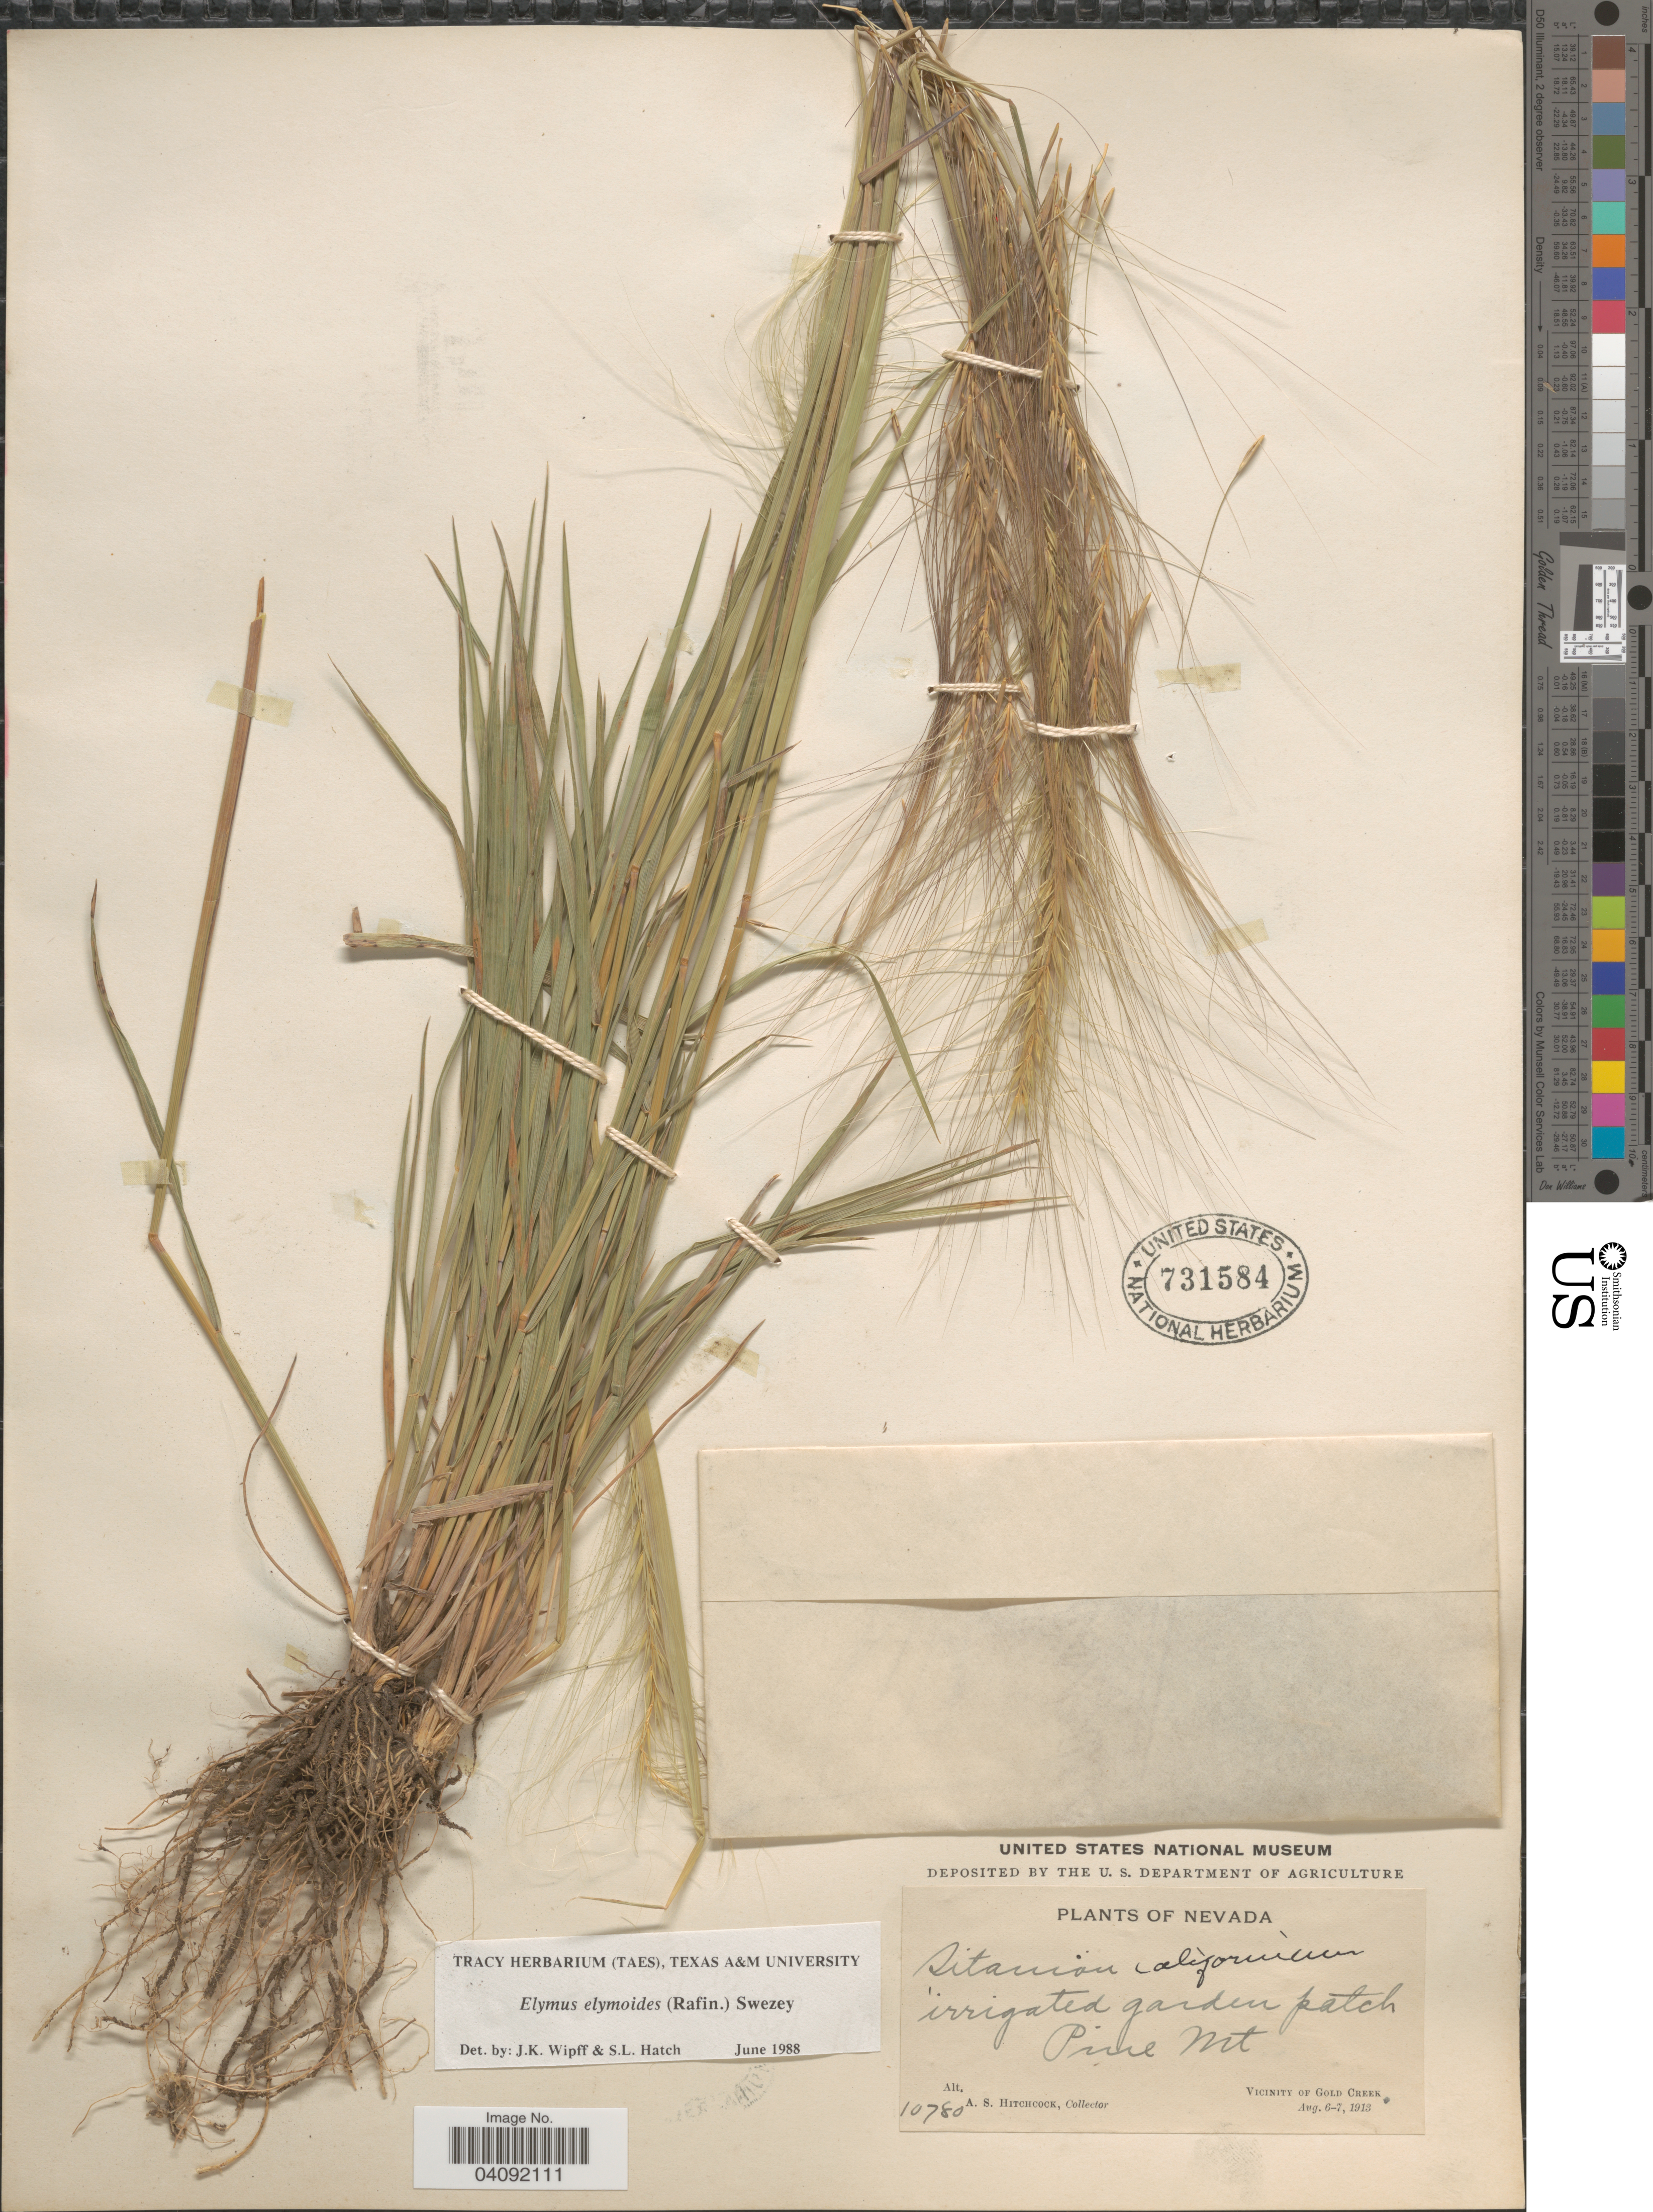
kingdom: Plantae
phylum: Tracheophyta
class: Liliopsida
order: Poales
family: Poaceae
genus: Elymus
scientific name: Elymus elymoides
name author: (Raf.) Swezey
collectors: A. S. Hitchcock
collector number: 10780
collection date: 1913-08-06/1913-08-07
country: United States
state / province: Nevada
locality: Pine Mt. Vicinity of Gold Creek.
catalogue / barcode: US 731584